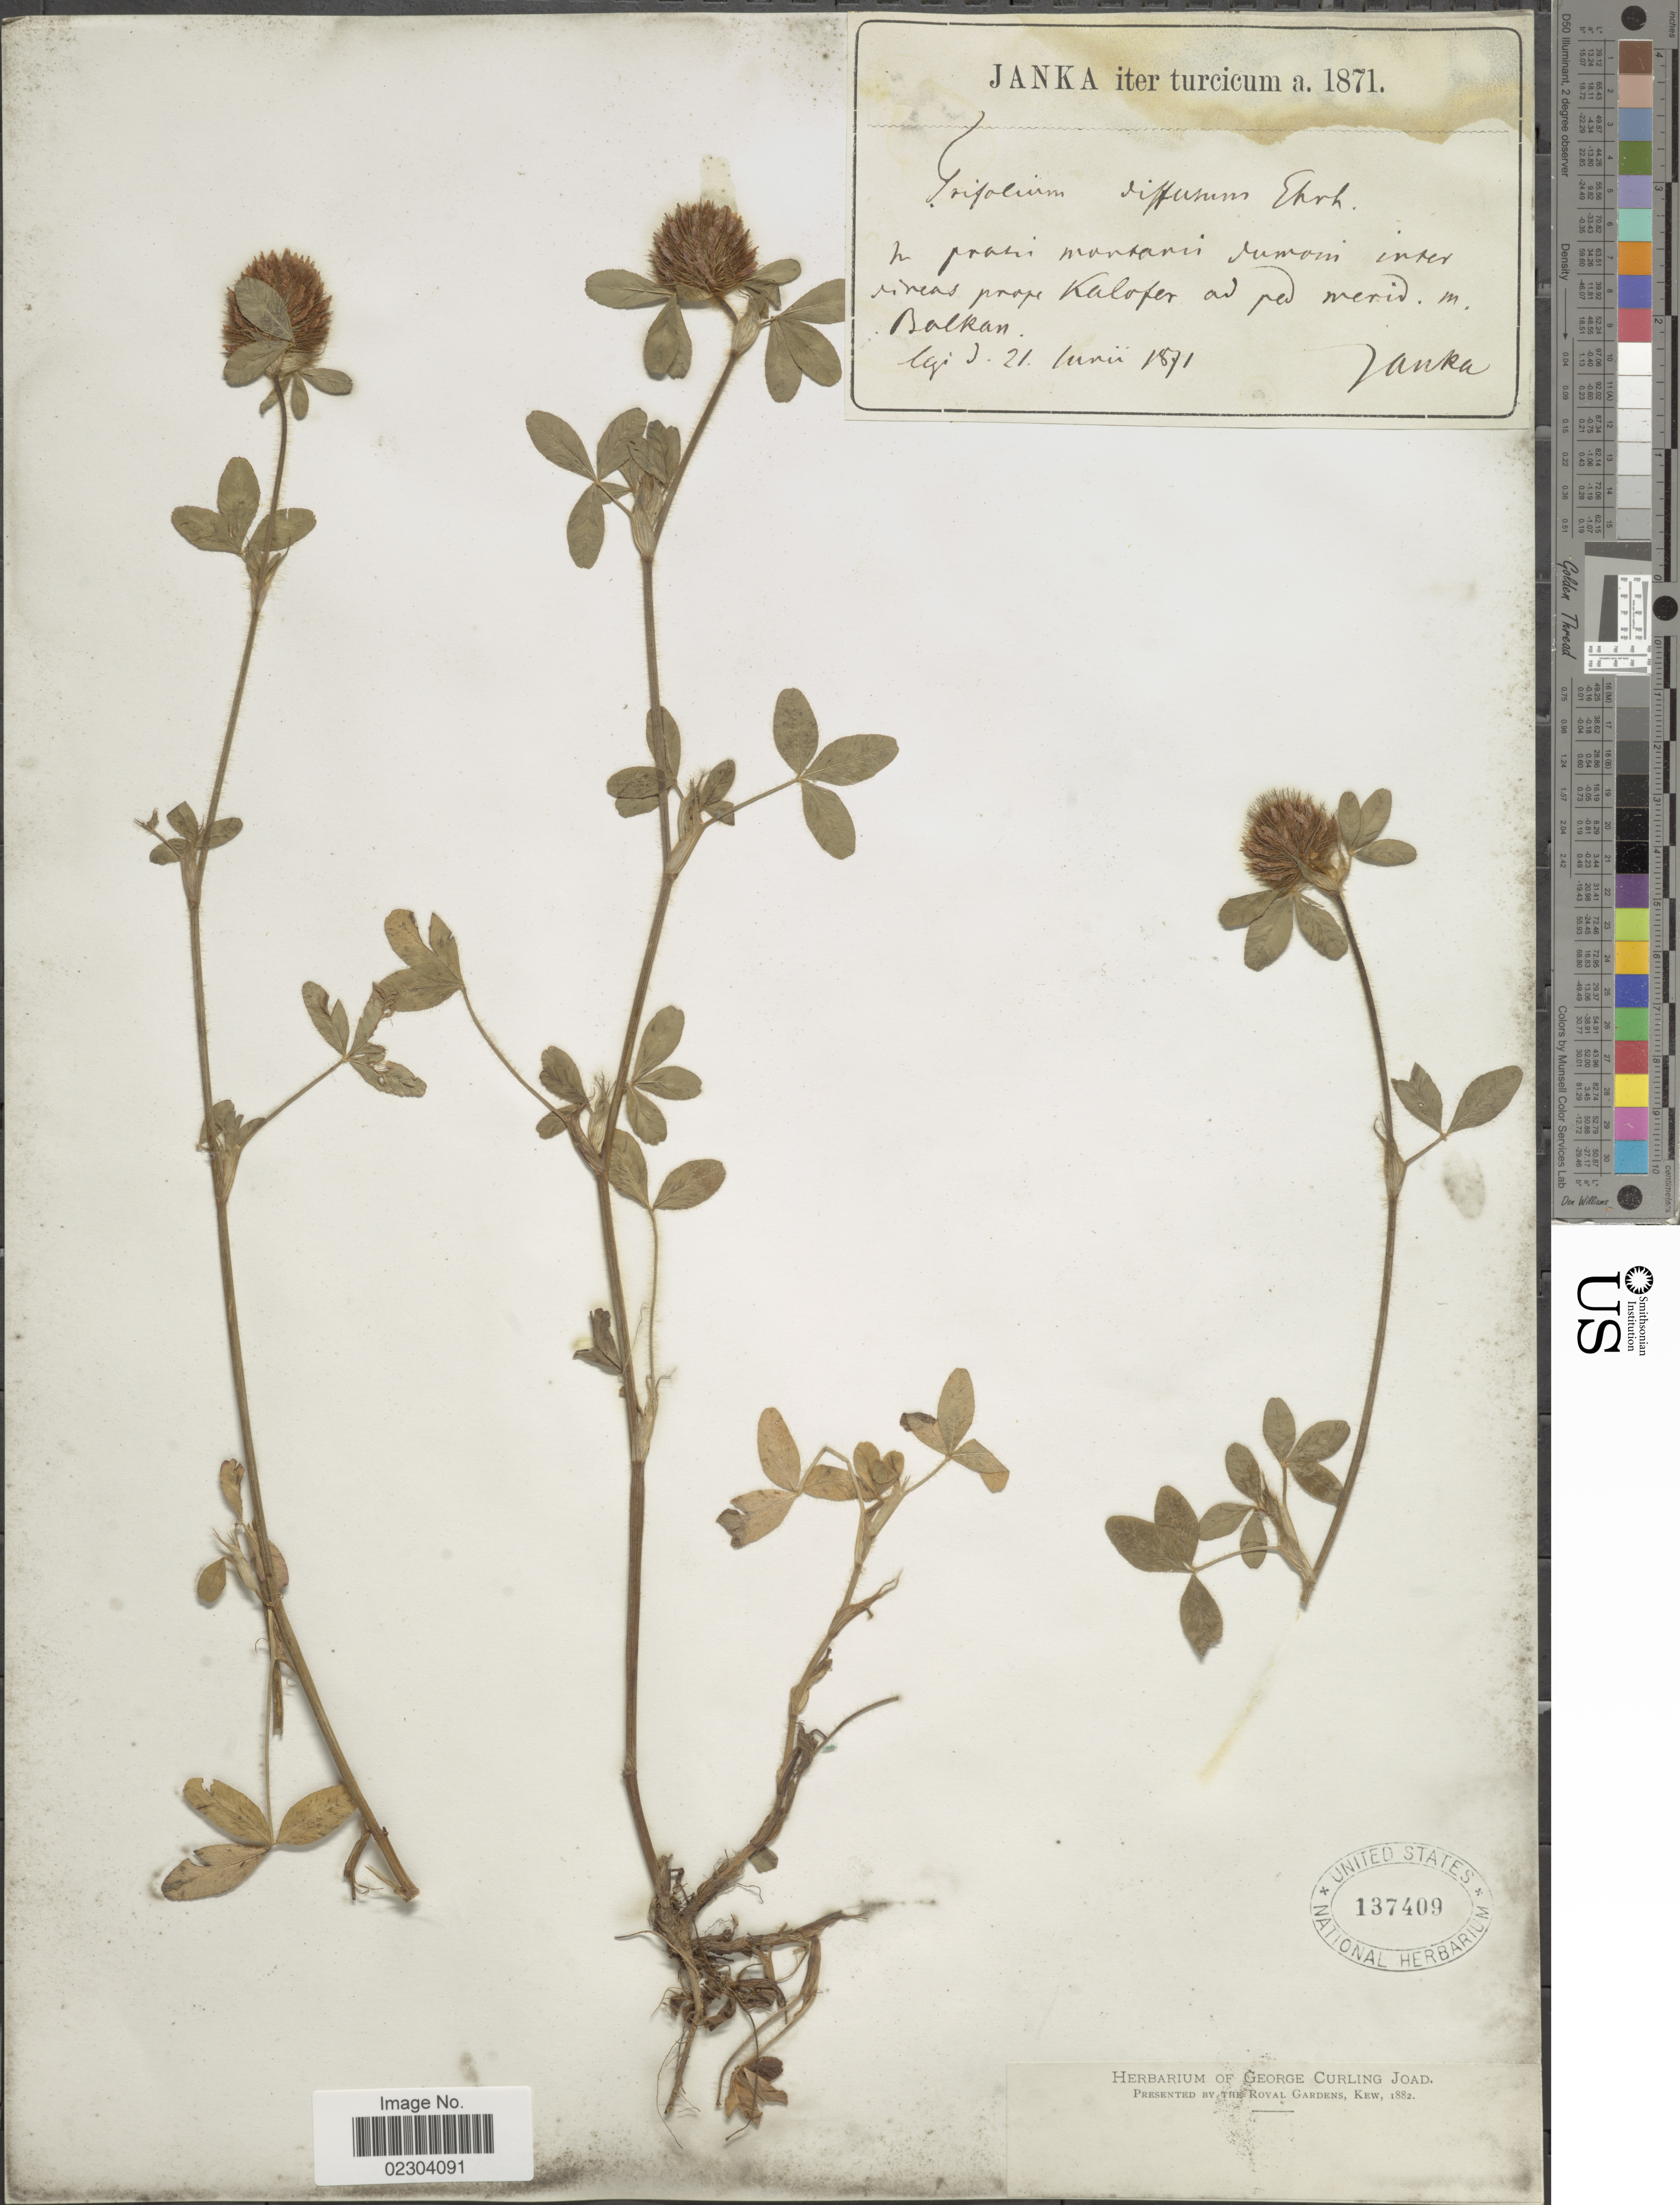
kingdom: Plantae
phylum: Tracheophyta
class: Magnoliopsida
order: Fabales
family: Fabaceae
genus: Trifolium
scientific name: Trifolium diffusum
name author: Ehrh.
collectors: V. Janka von Bulcs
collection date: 1871-06-21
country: Turkmenistan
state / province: Balkan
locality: In prani montani rimom inted areas prope Kalofer ad pei merid [interpreted]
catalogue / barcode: US 137409